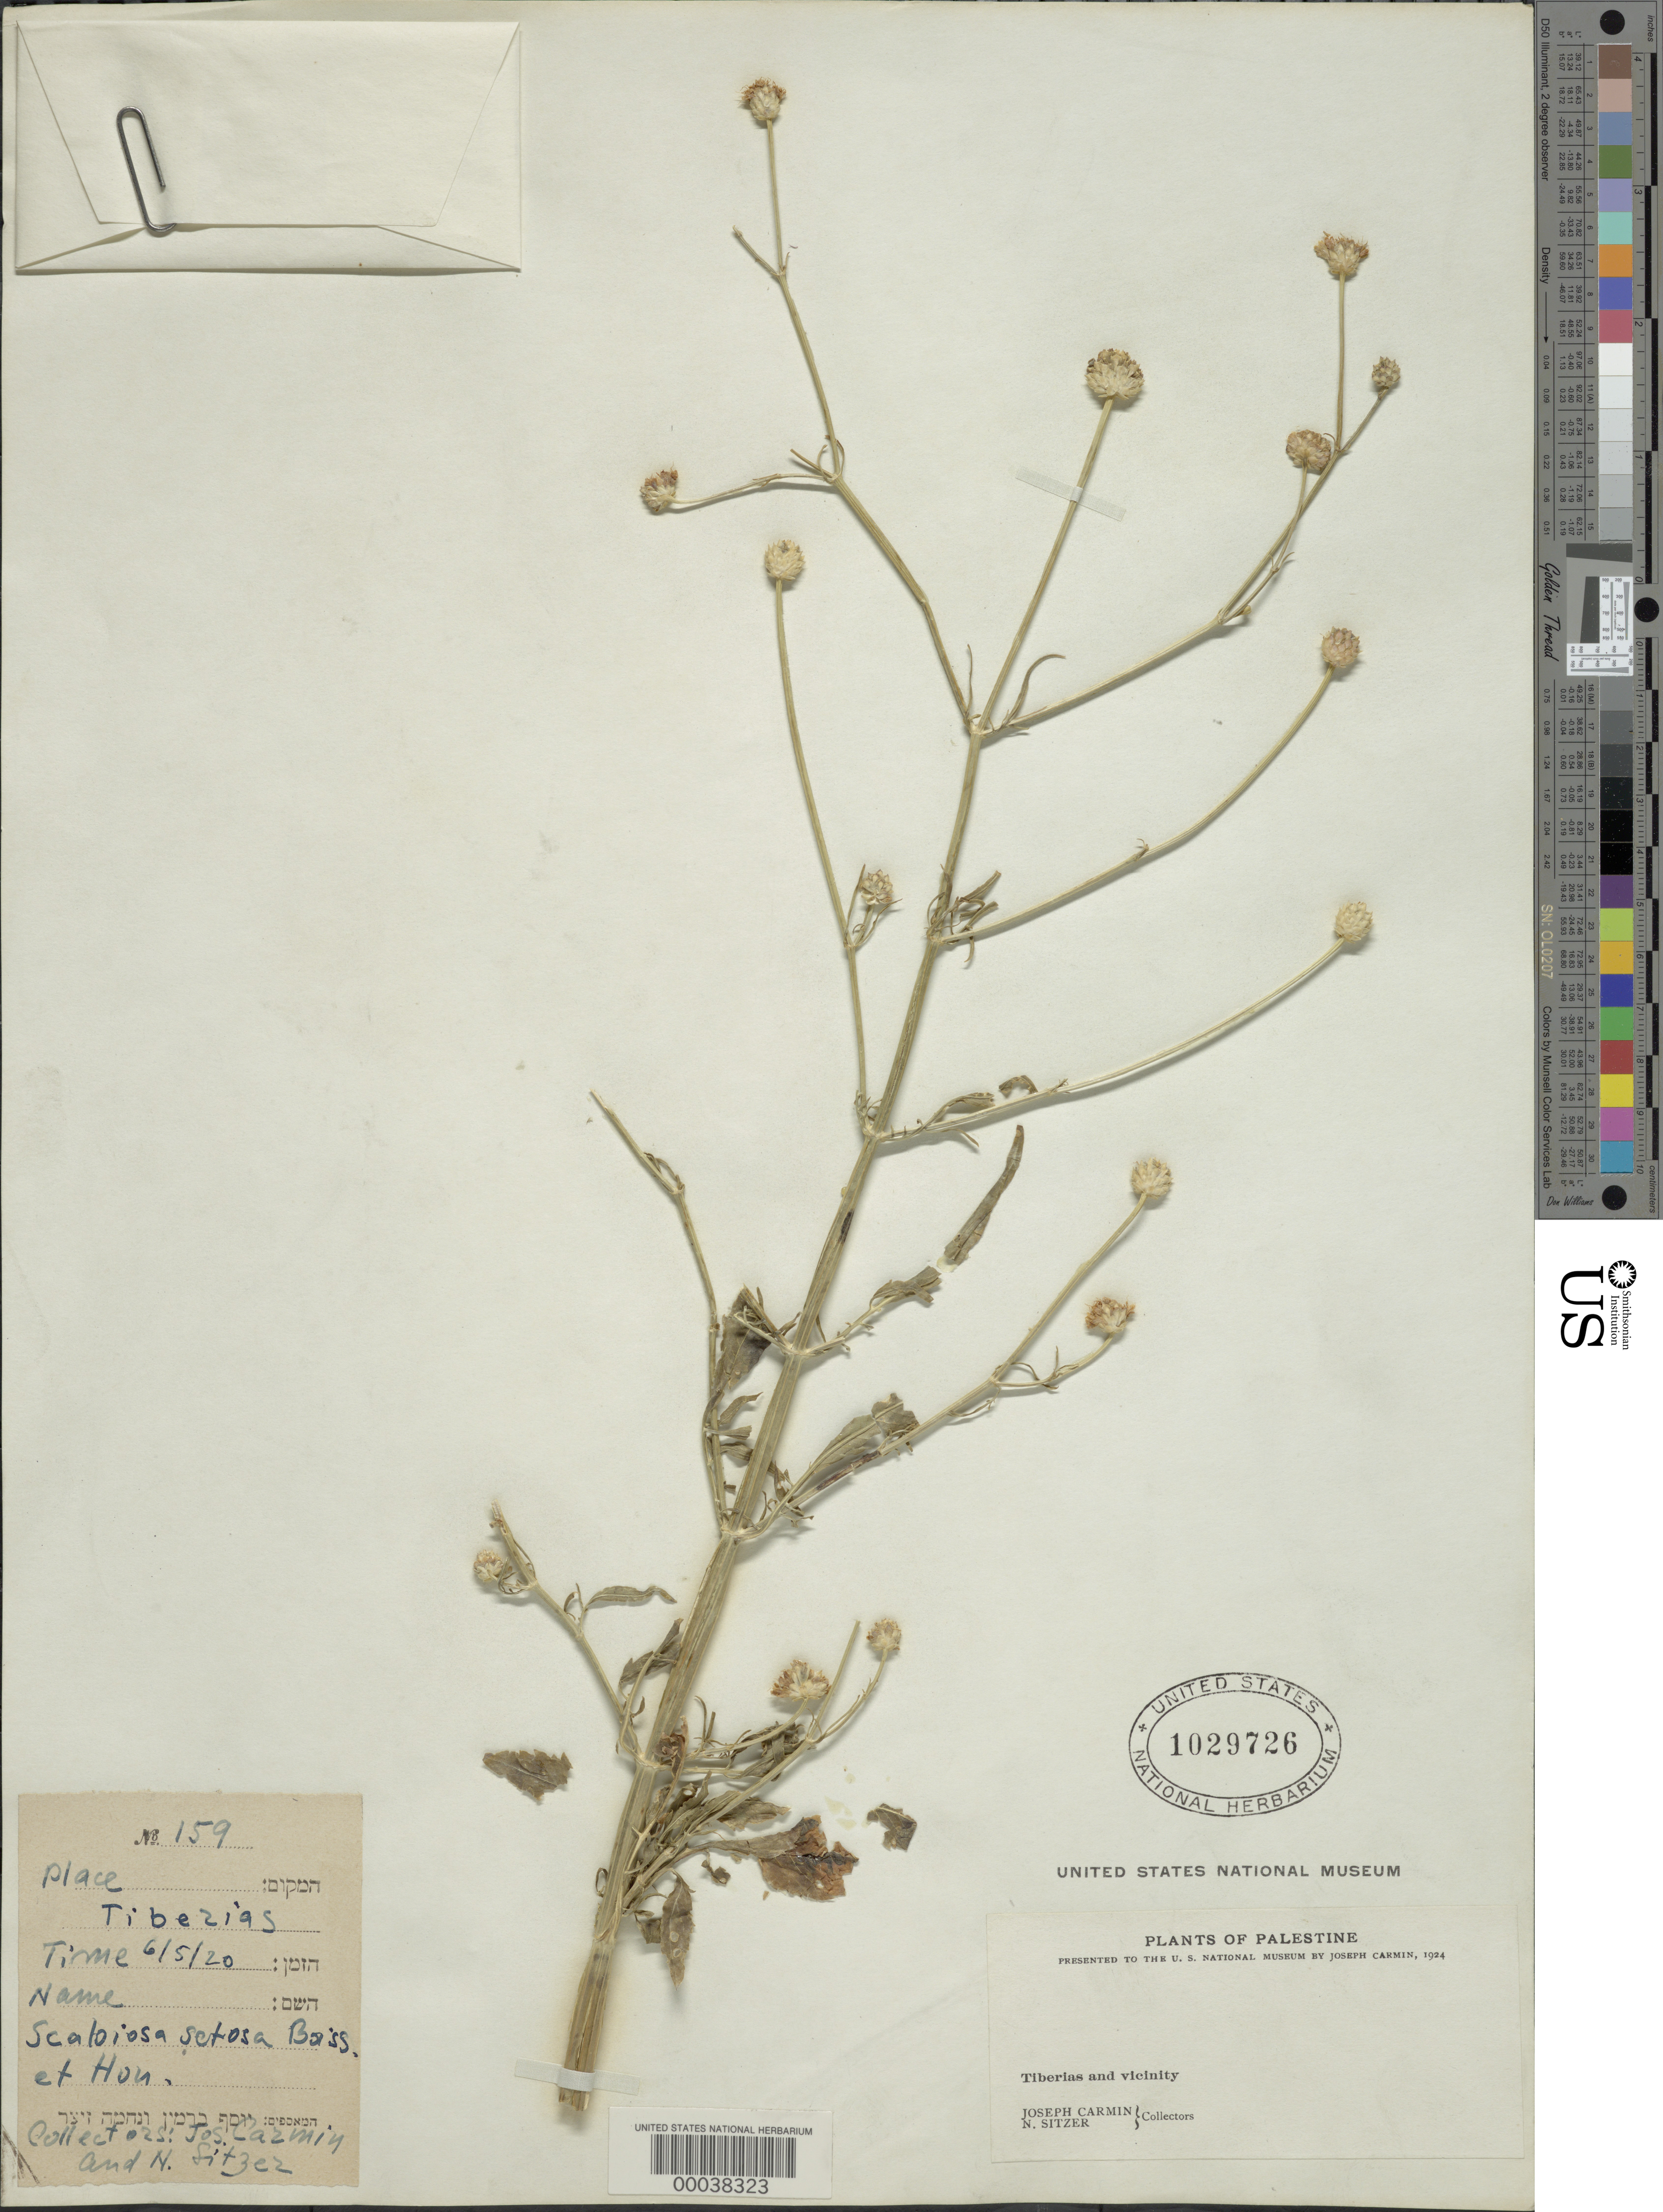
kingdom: Plantae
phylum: Tracheophyta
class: Magnoliopsida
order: Dipsacales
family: Caprifoliaceae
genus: Scabiosa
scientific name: Scabiosa setosa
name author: Boiss.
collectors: J. Carmin & N. Sitzer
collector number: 159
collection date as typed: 05 Jun 1920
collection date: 1920-06-05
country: Israel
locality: Tiberias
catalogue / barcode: US 1029726